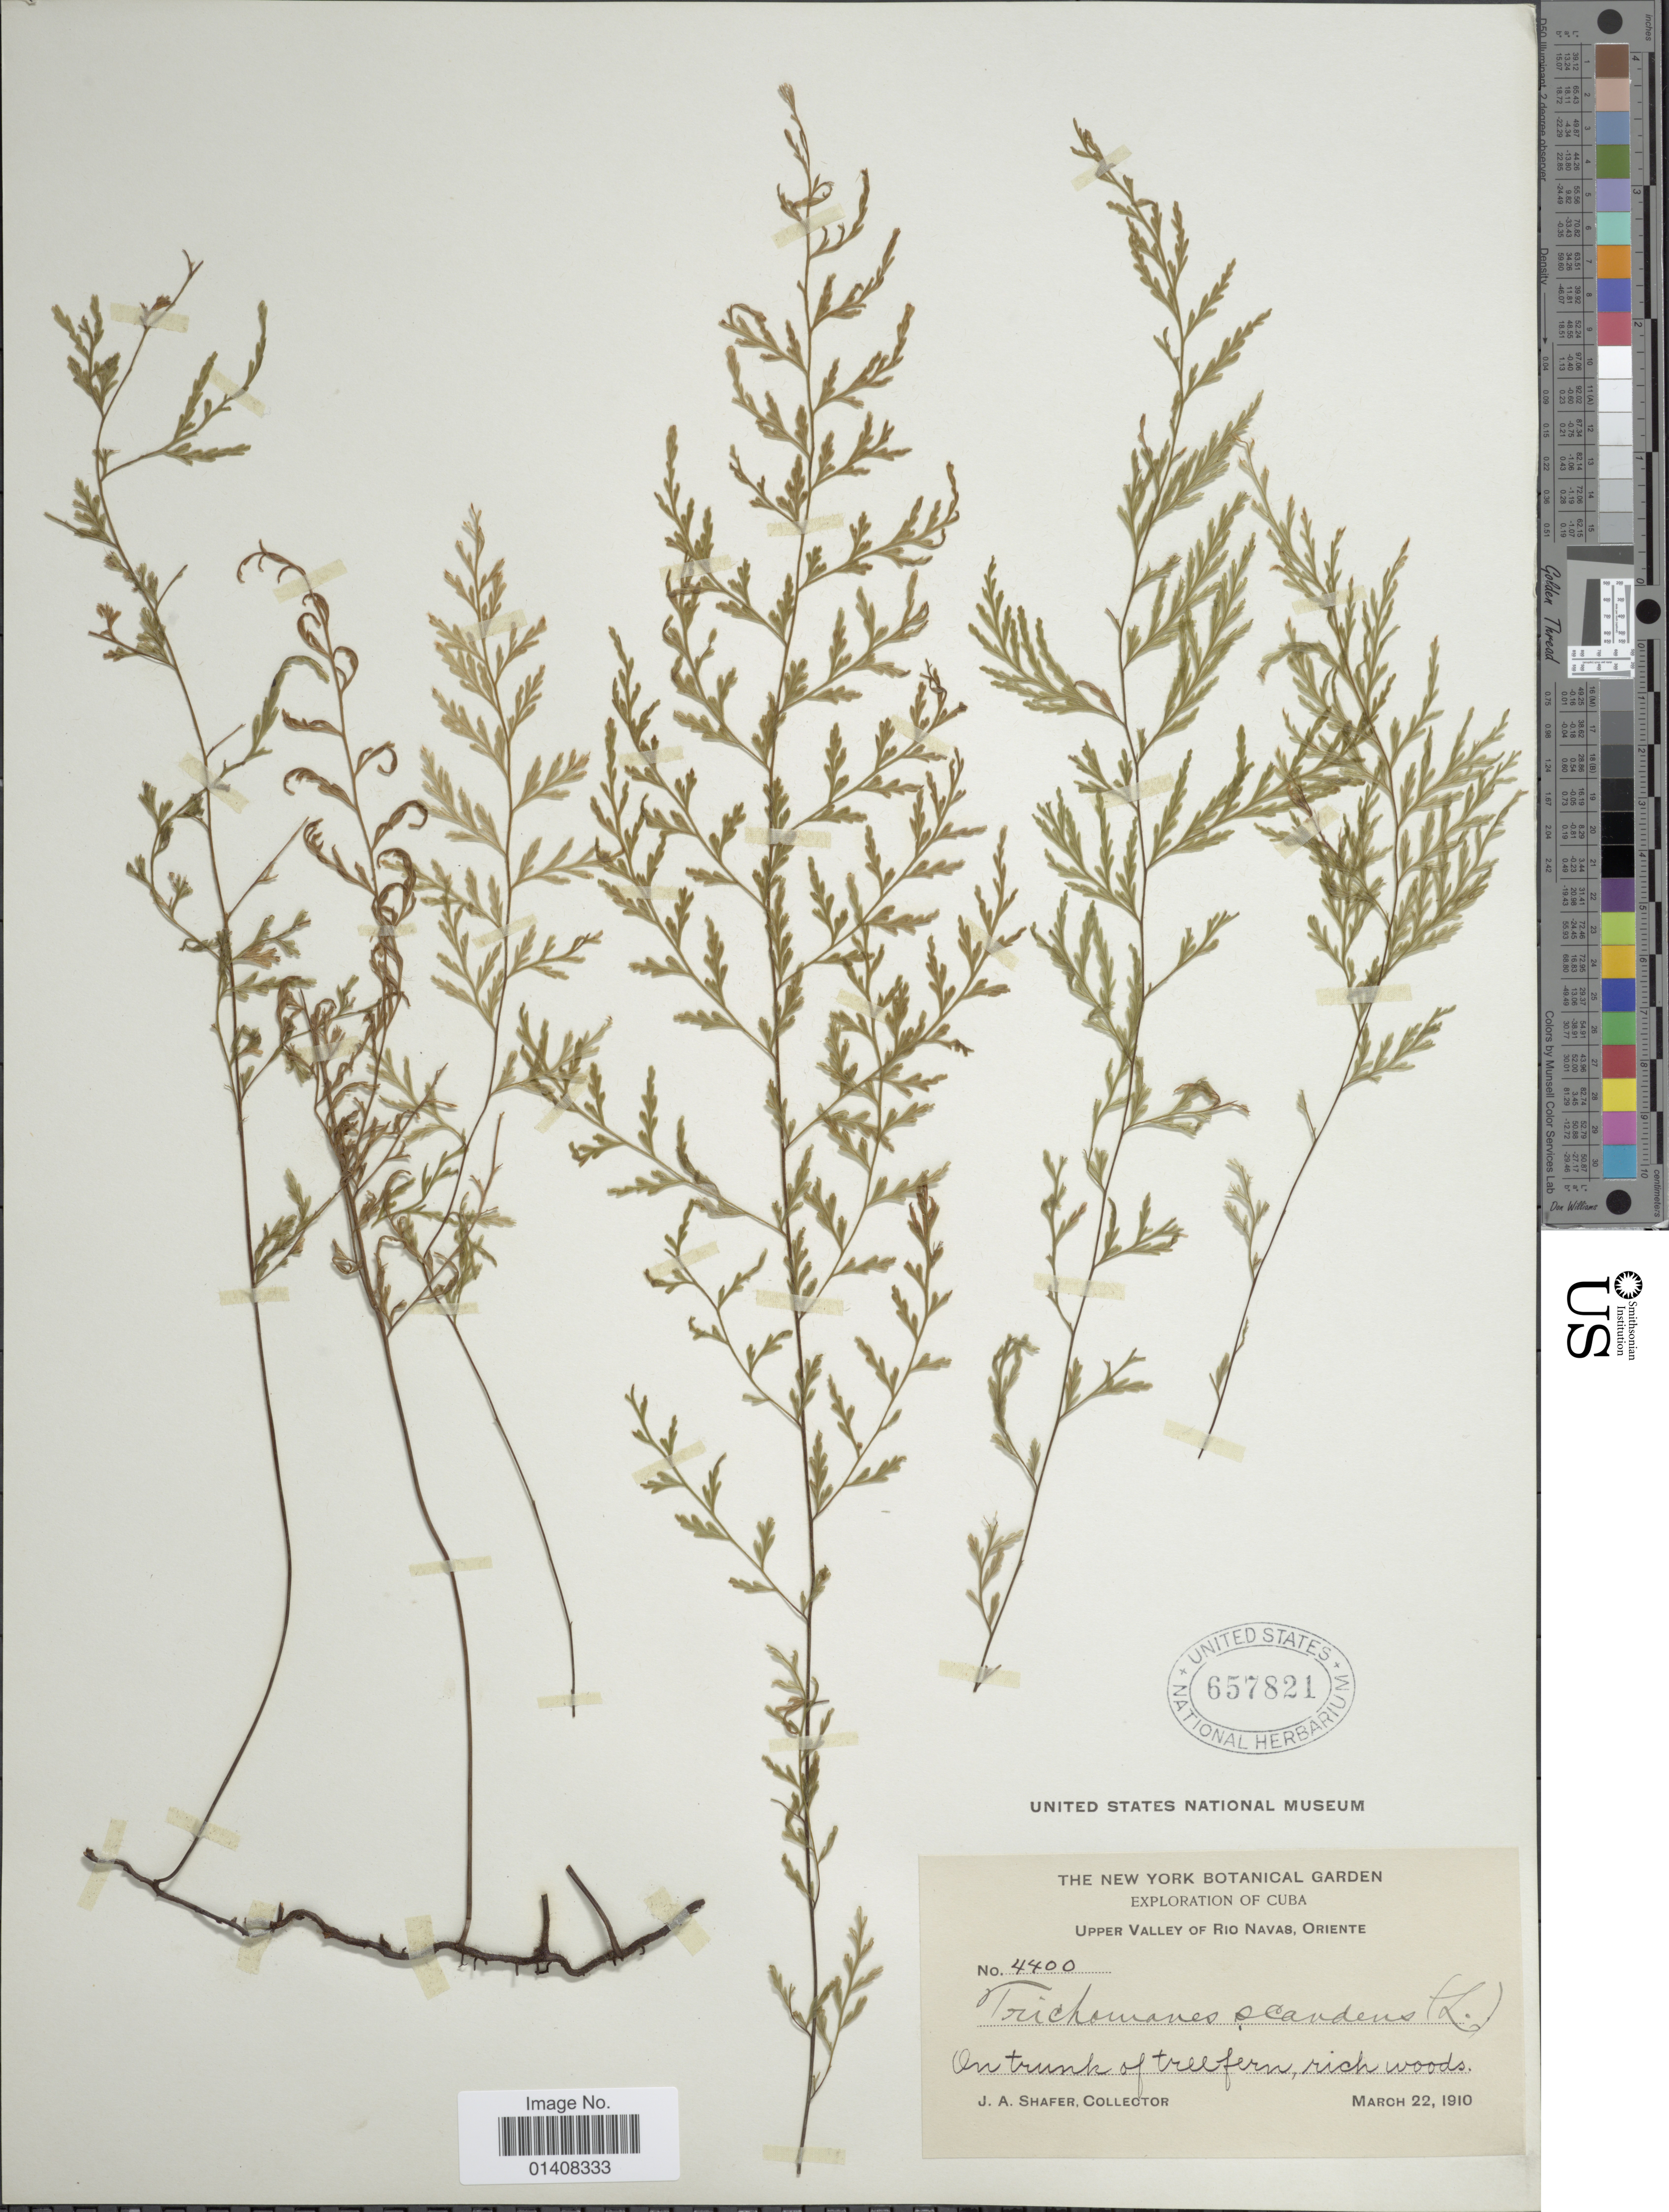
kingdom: Plantae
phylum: Tracheophyta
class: Polypodiopsida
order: Hymenophyllales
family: Hymenophyllaceae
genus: Trichomanes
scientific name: Trichomanes scandens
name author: L.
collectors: J. A. Shafer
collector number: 4400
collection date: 1910-03-22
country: Cuba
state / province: Oriente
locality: Upper valley of Rio Navas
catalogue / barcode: US 657821